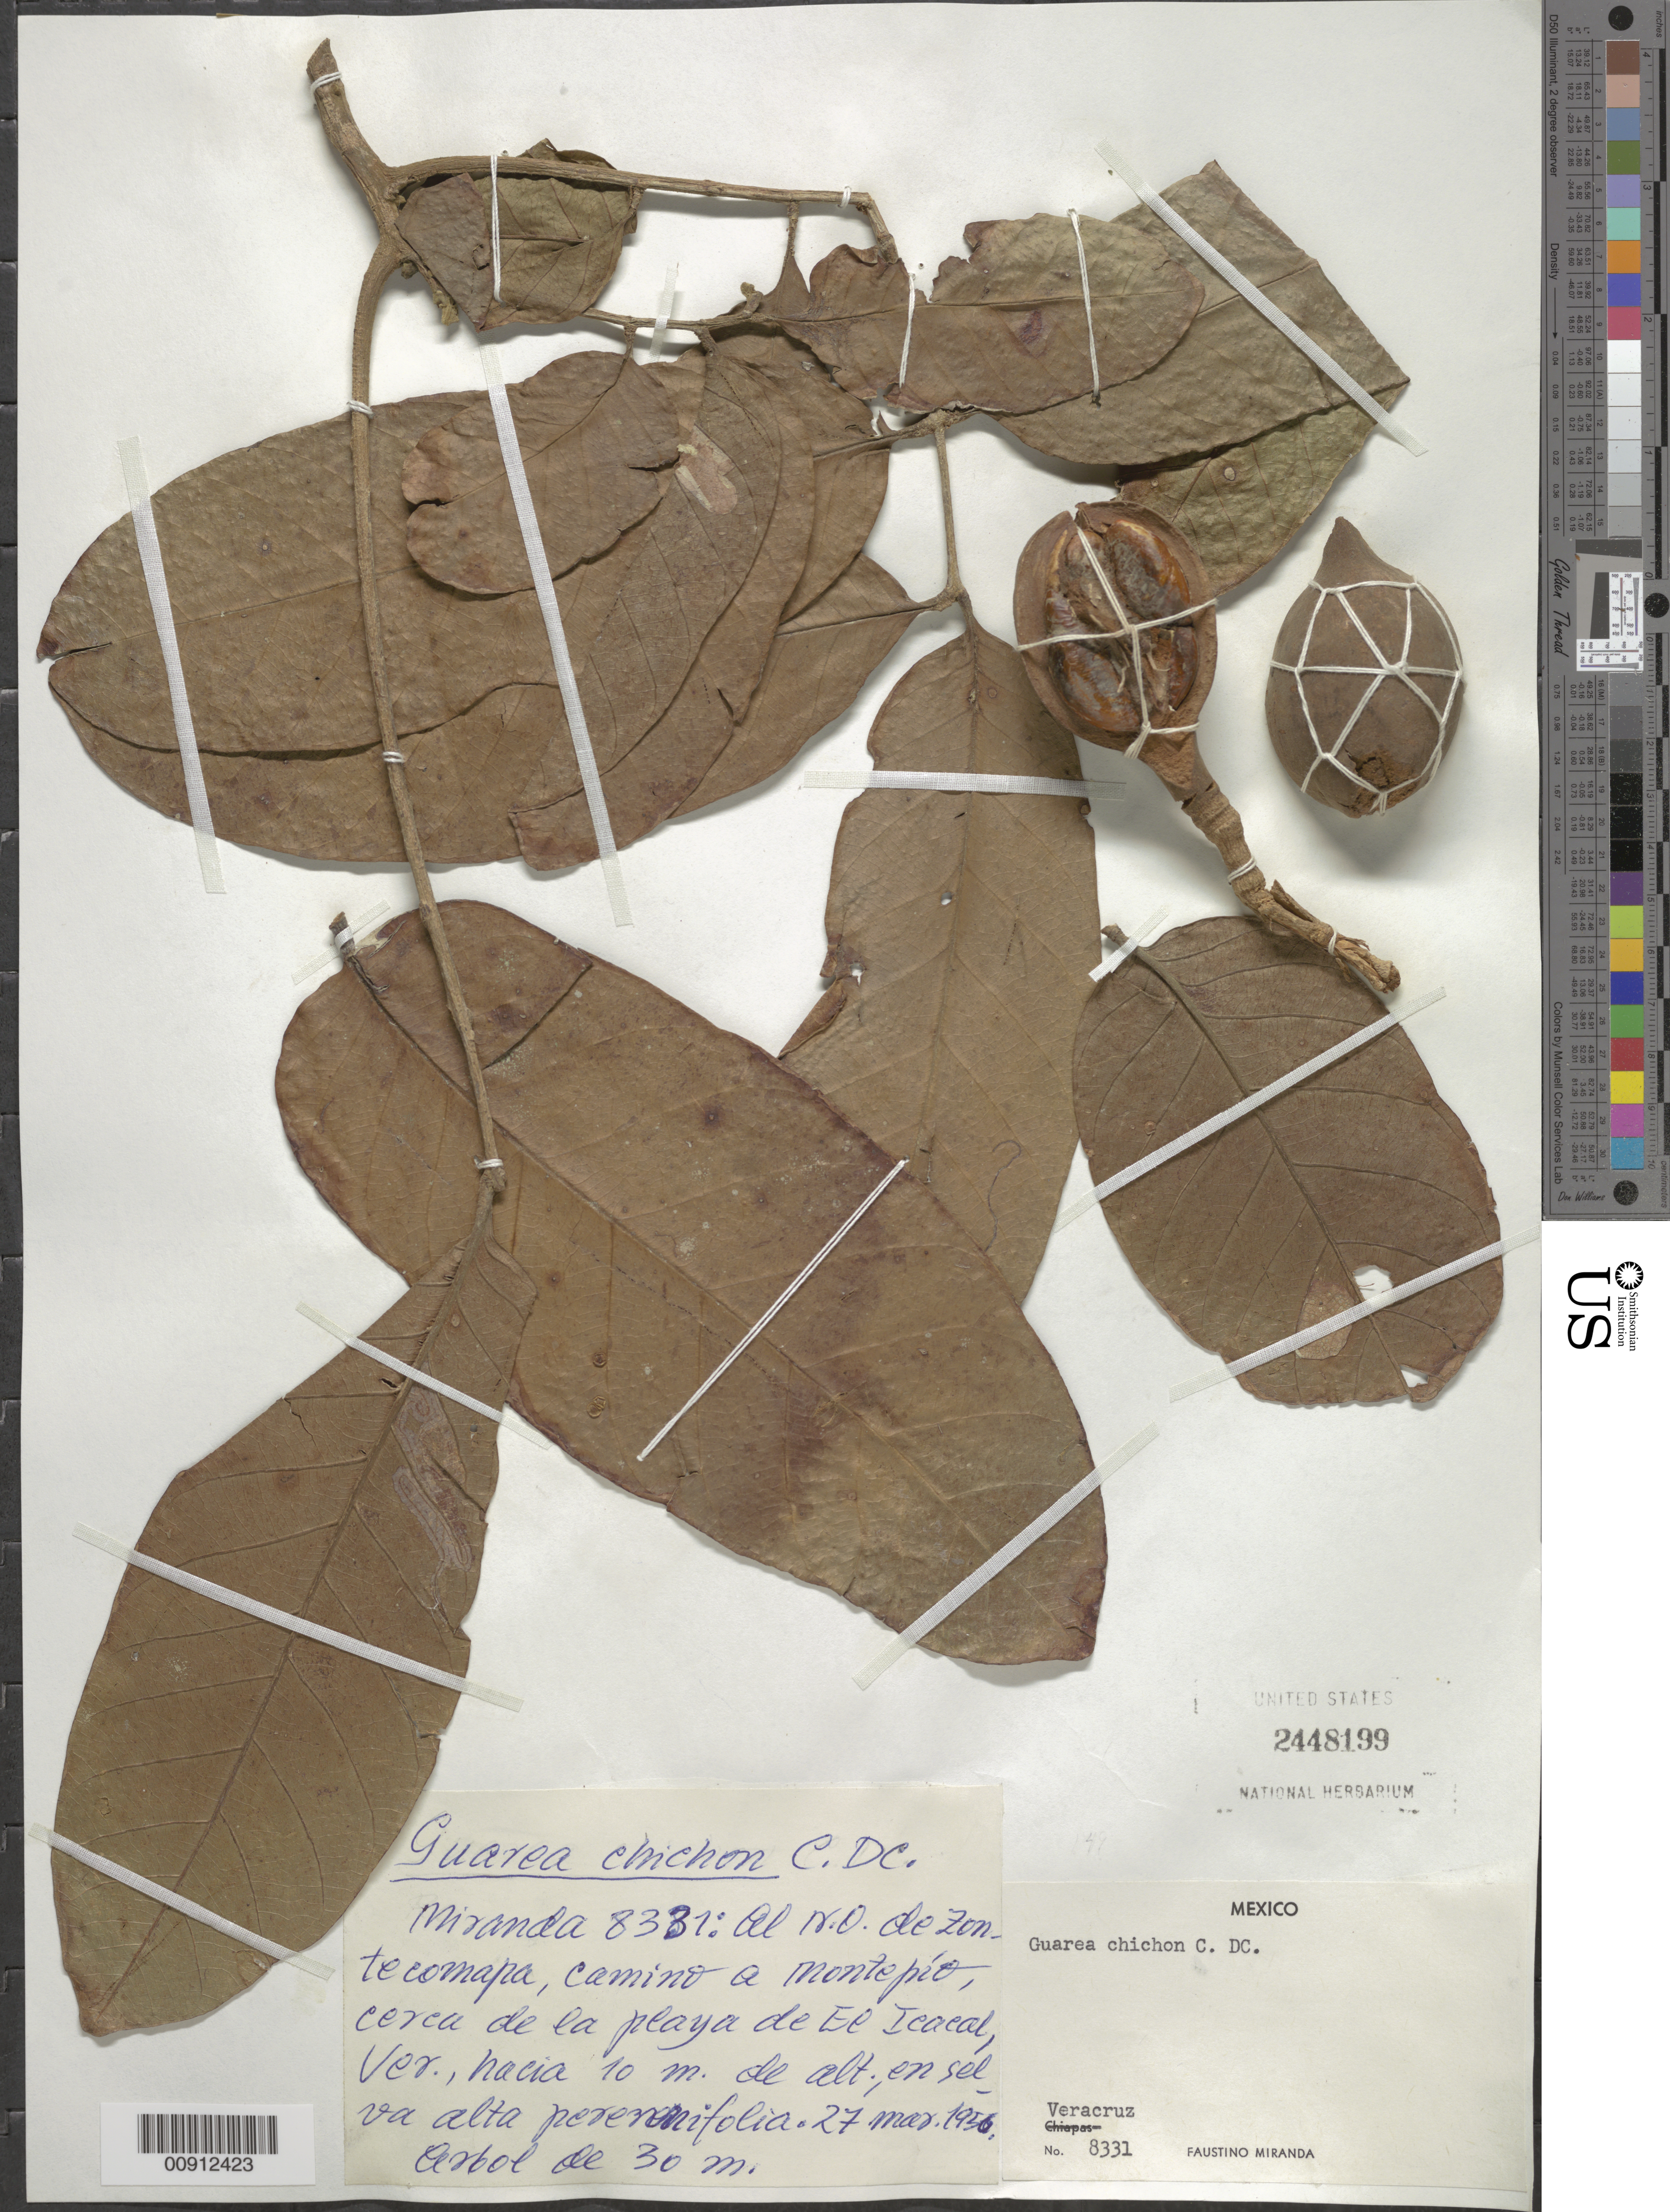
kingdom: Plantae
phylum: Tracheophyta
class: Magnoliopsida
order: Sapindales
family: Meliaceae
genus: Guarea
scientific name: Guarea chichon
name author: C. DC.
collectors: Miranda G., F.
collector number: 8331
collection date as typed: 27 Mar 1956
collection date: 1956-03-27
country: Mexico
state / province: Veracruz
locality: Al N.O. de Zontecomaya, camino a Montepío cerca de la playa de El Icacal, Veracruz.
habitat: En selva alta perennnifolia.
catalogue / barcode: US 2448199